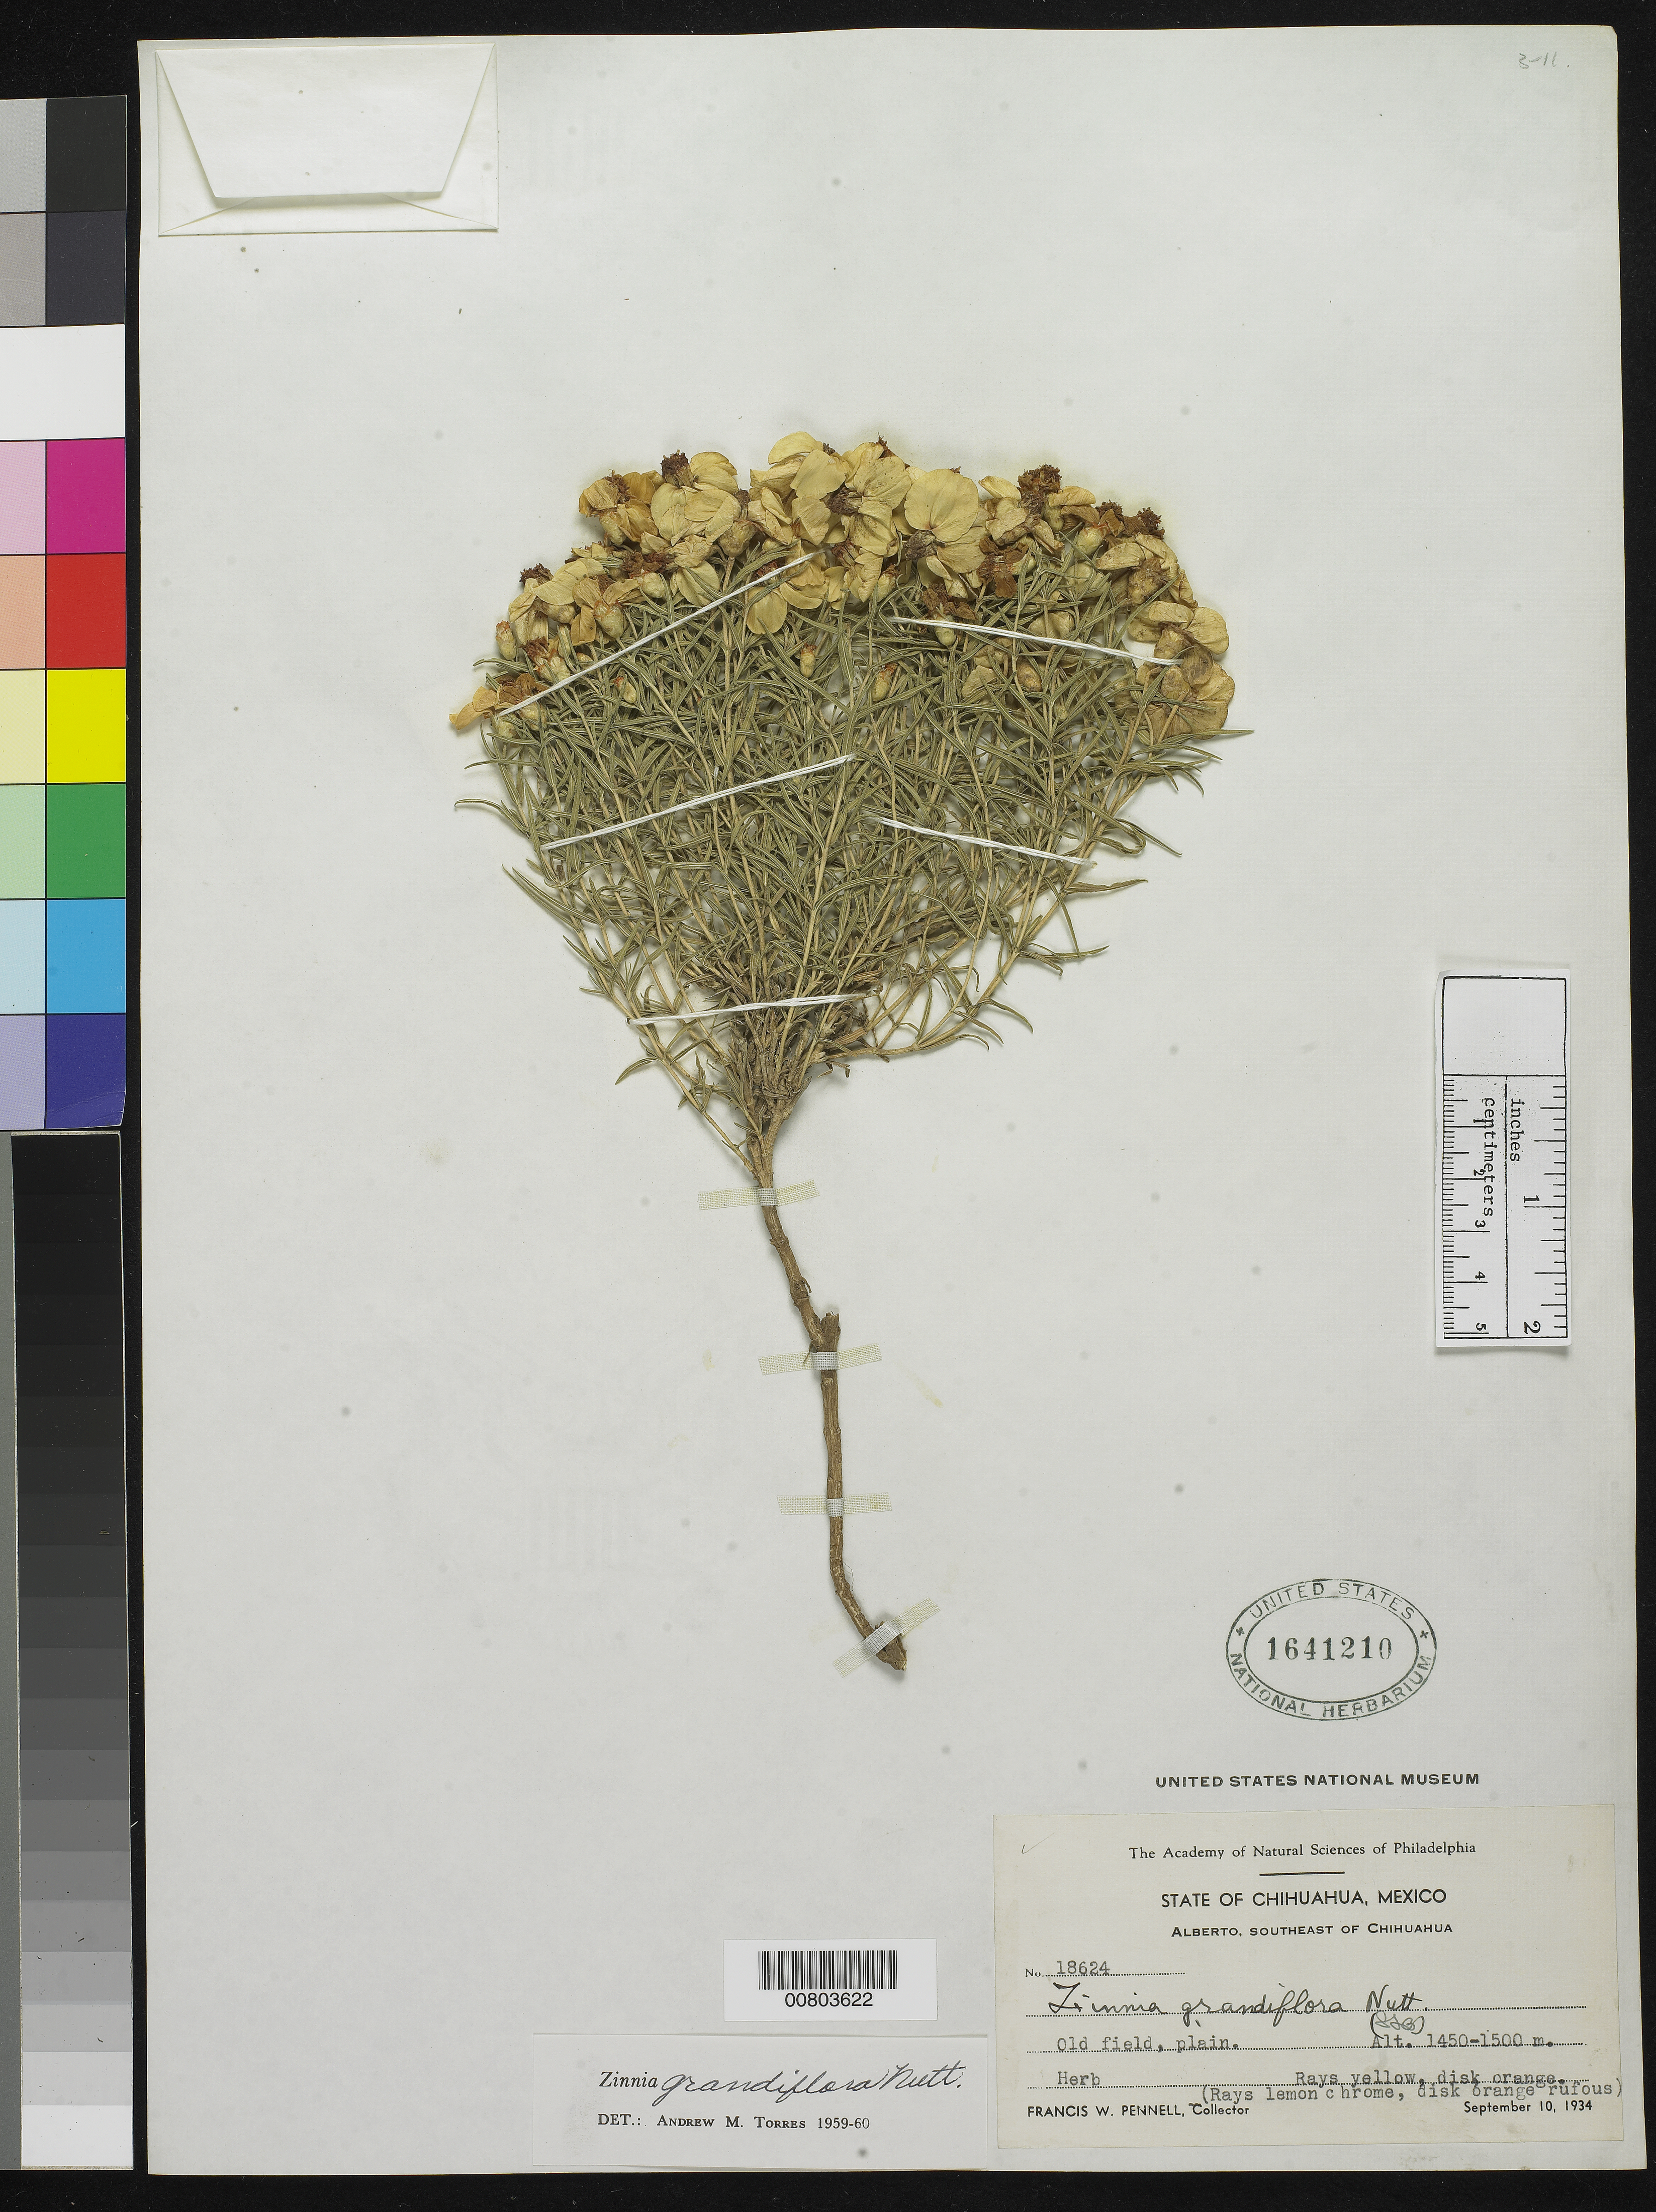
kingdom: Plantae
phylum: Tracheophyta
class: Magnoliopsida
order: Asterales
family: Asteraceae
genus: Zinnia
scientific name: Zinnia grandiflora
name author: Nutt.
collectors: F. W. Pennell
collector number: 18624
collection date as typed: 10 Sep 1934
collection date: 1934-09-10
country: Mexico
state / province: Chihuahua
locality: Alberto, Southeast of Chihuahua.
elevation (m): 1500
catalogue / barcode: US 1641210